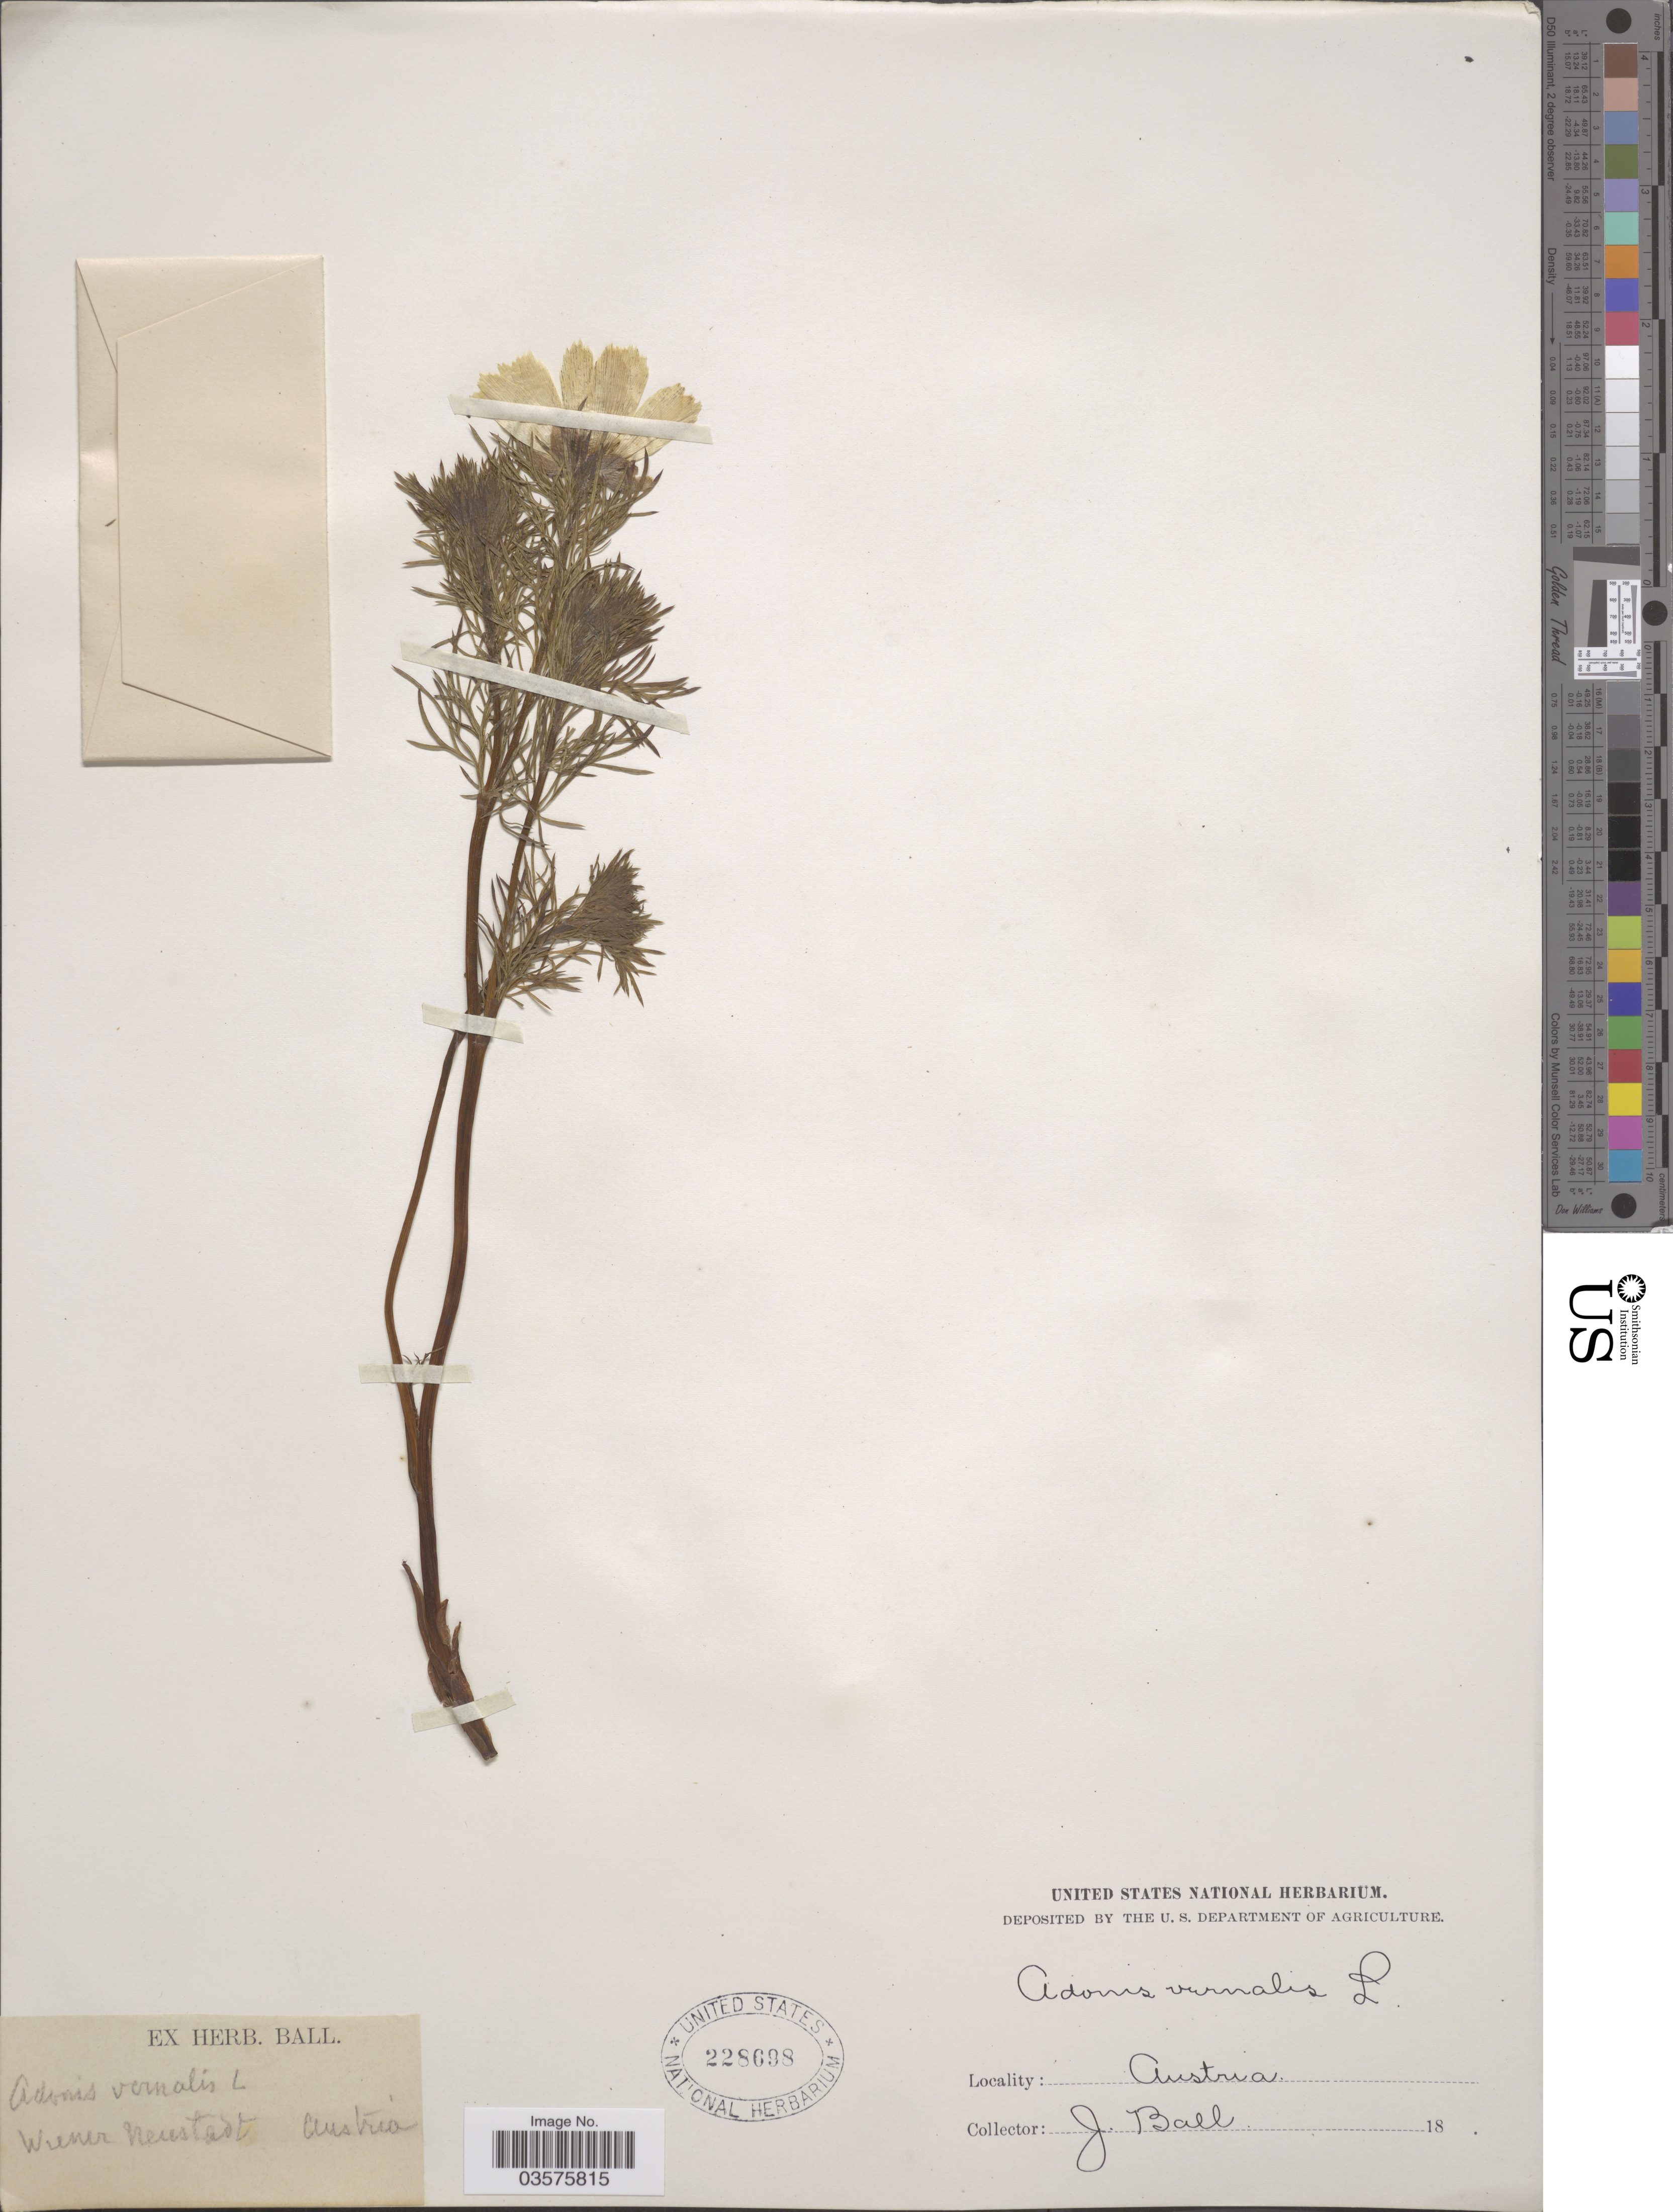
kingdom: Plantae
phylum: Tracheophyta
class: Magnoliopsida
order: Ranunculales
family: Ranunculaceae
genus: Adonis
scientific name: Adonis vernalis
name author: L.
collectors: J. Ball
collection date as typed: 18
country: Austria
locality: Wiener Neustadt.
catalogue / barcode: US 228698